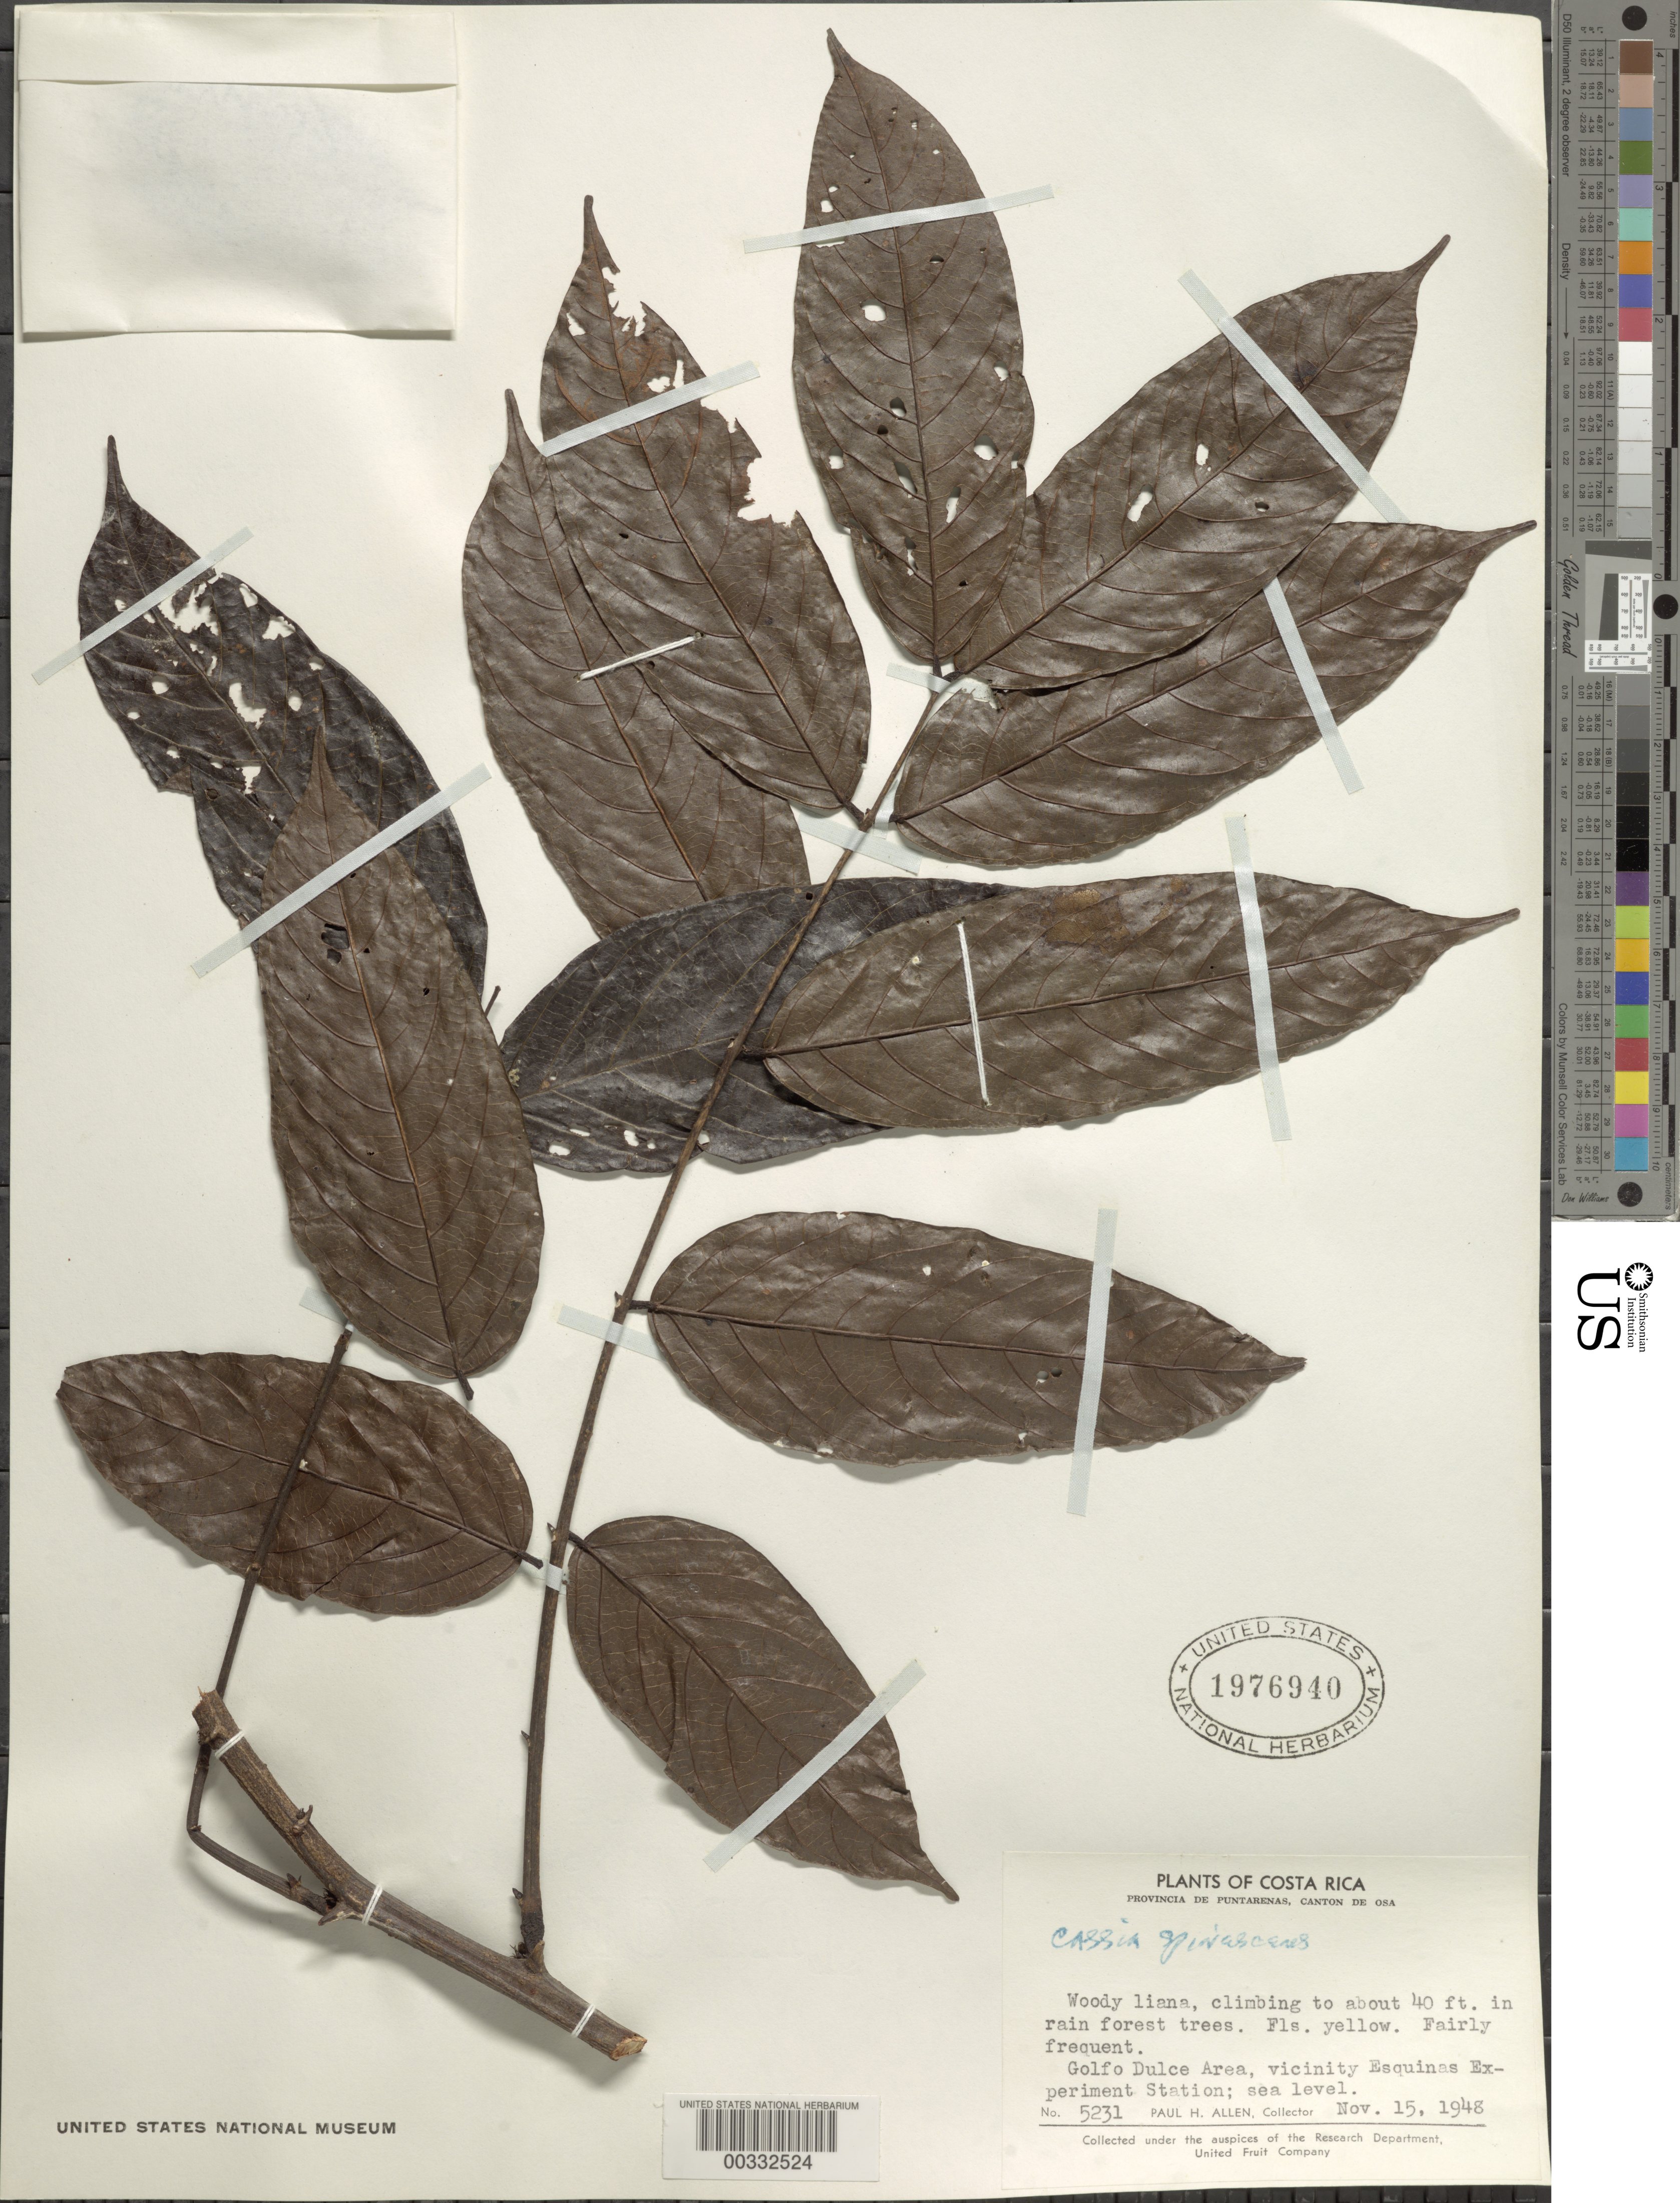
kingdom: Plantae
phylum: Tracheophyta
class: Magnoliopsida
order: Fabales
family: Fabaceae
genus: Senna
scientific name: Senna spinescens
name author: (Hoffmanns. ex Vogel) H.S. Irwin & Barneby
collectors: P. H. Allen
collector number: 5231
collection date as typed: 15 Nov 1948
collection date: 1948-11-15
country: Costa Rica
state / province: Puntarenas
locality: Golfo dulce area, vicinity esquinas experiment station; canto de osa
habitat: Rain forest trees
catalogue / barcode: US 1976940